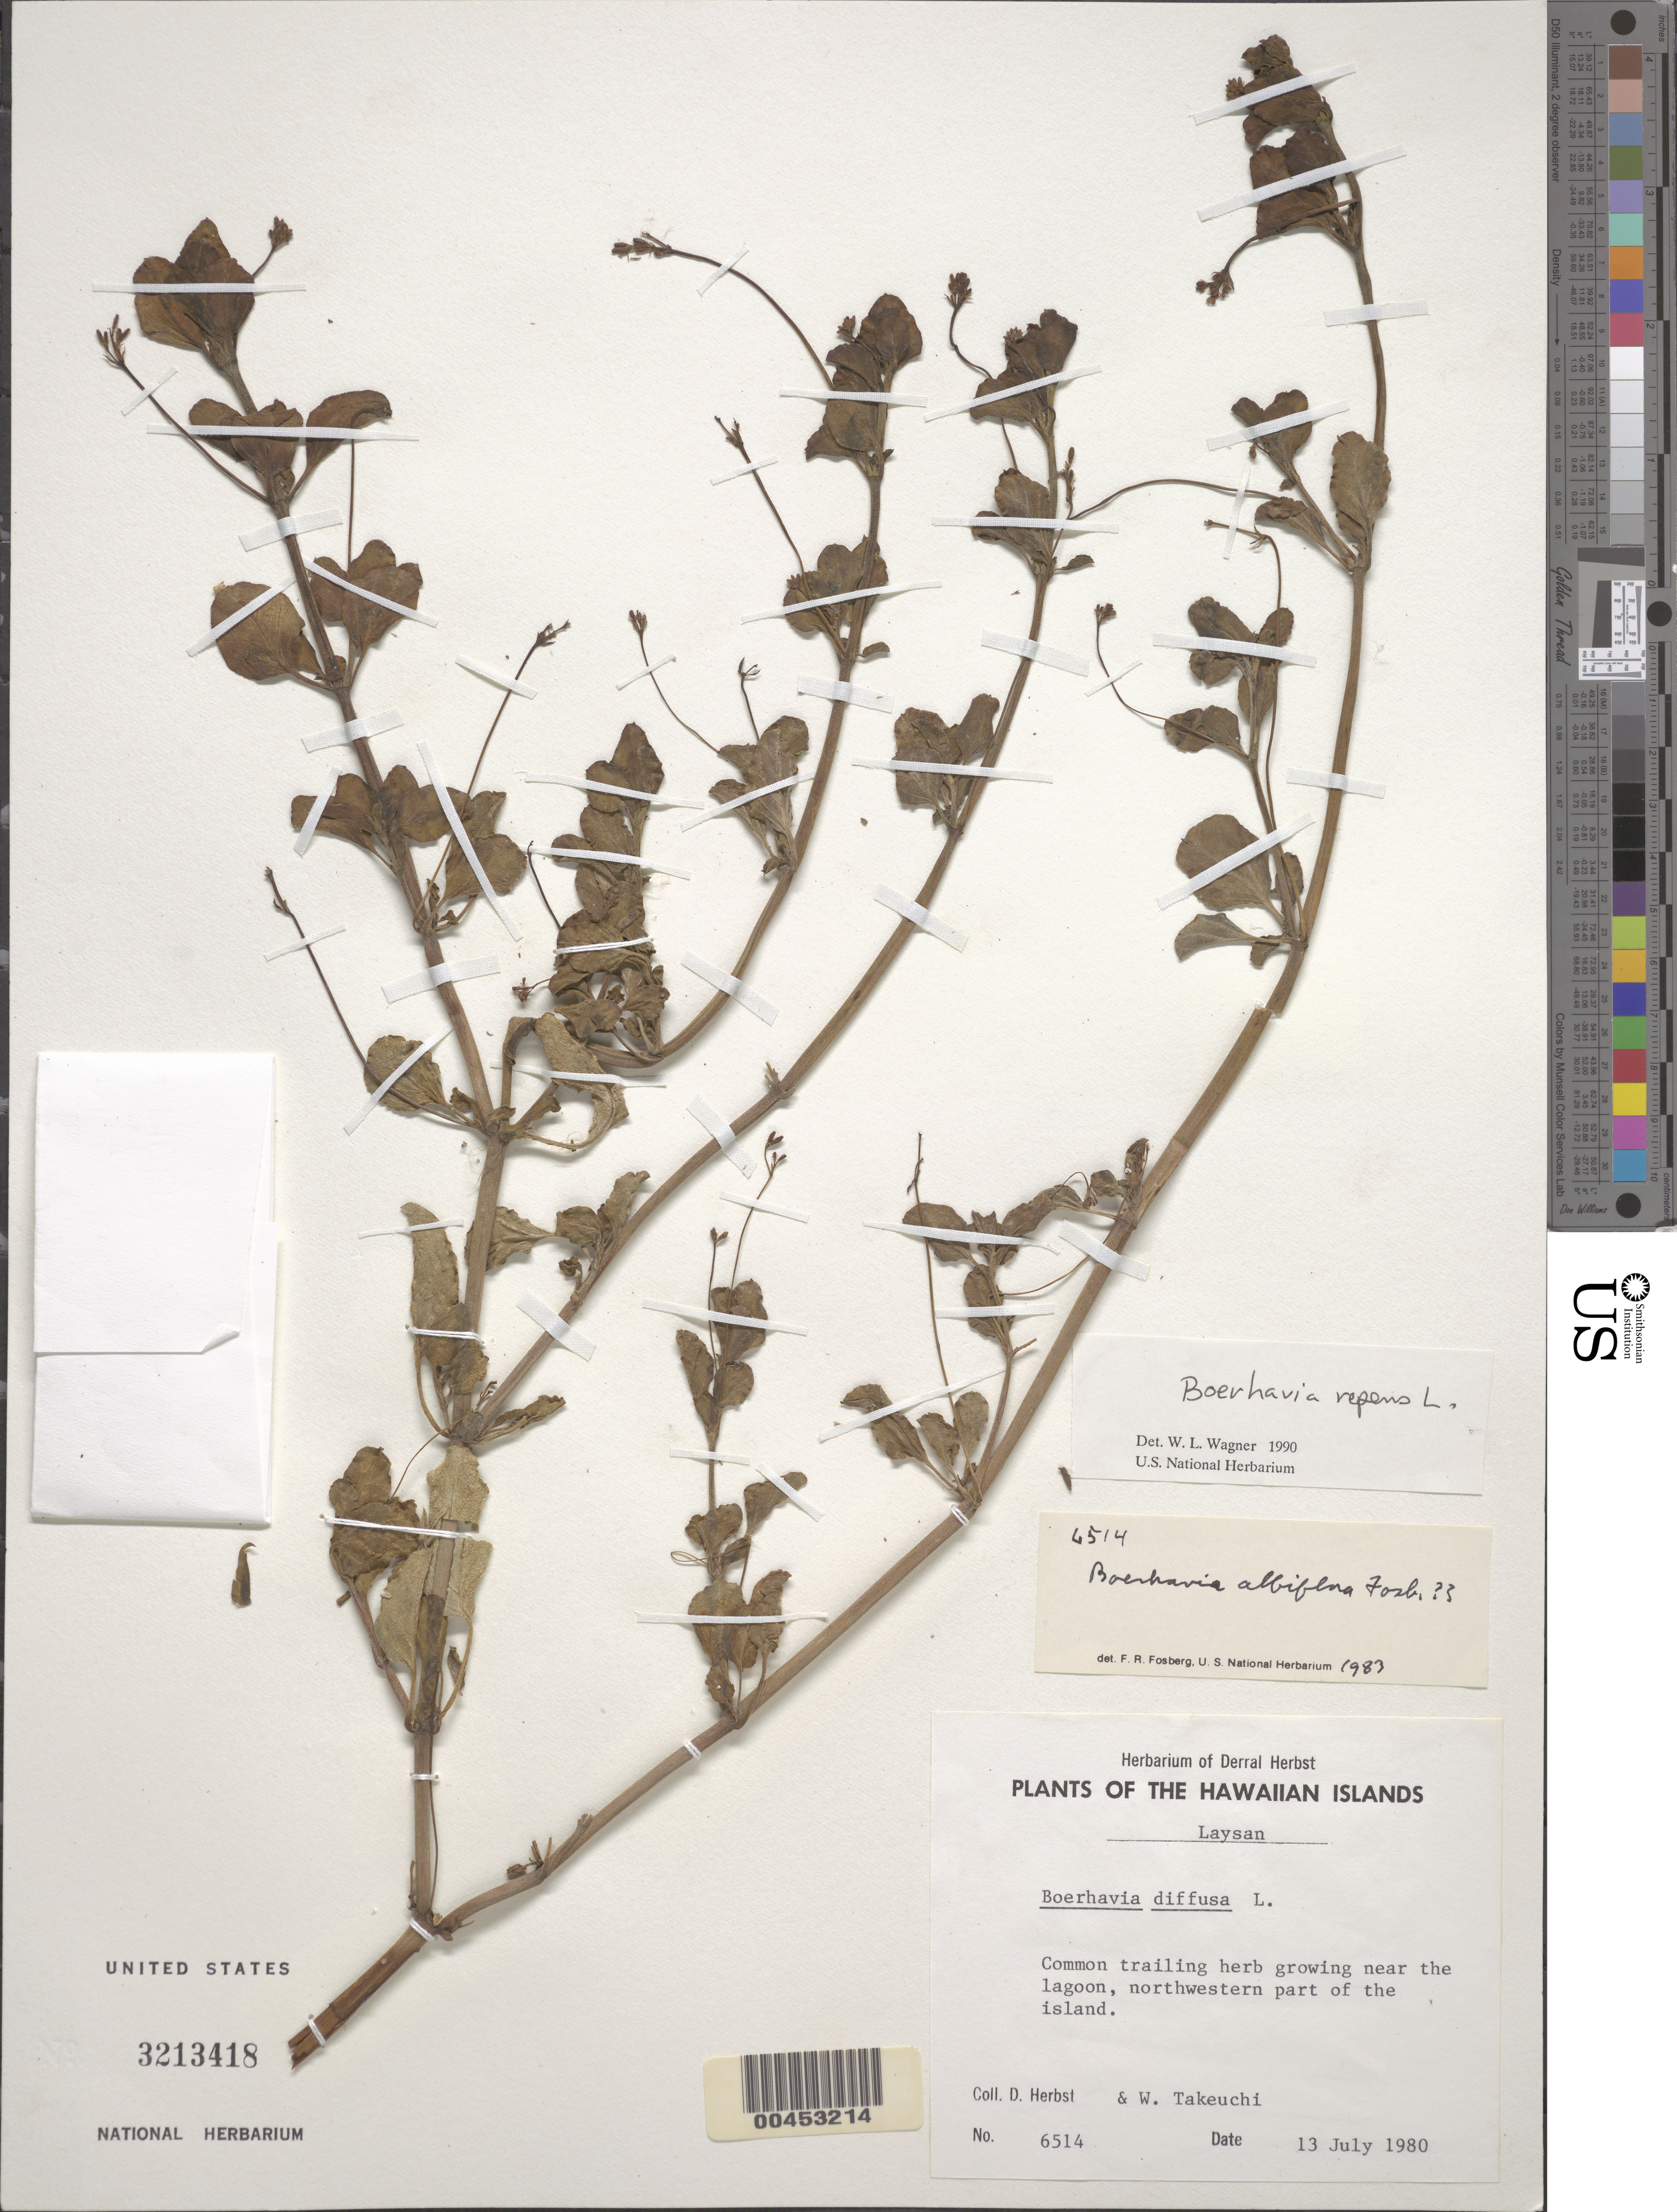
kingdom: Plantae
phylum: Tracheophyta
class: Magnoliopsida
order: Caryophyllales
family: Nyctaginaceae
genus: Boerhavia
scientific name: Boerhavia repens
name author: L.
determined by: Wagner, W. L., (BOT), Smithsonian Institution - National Museum of Natural History (UNITED STATES)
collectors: D. R. Herbst & W. N. Takeuchi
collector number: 6514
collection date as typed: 13 Jul 1980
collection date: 1980-07-13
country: United States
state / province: Hawaii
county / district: Honolulu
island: Laysan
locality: Near the lagoon, NW part of the island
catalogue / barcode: US 3213418